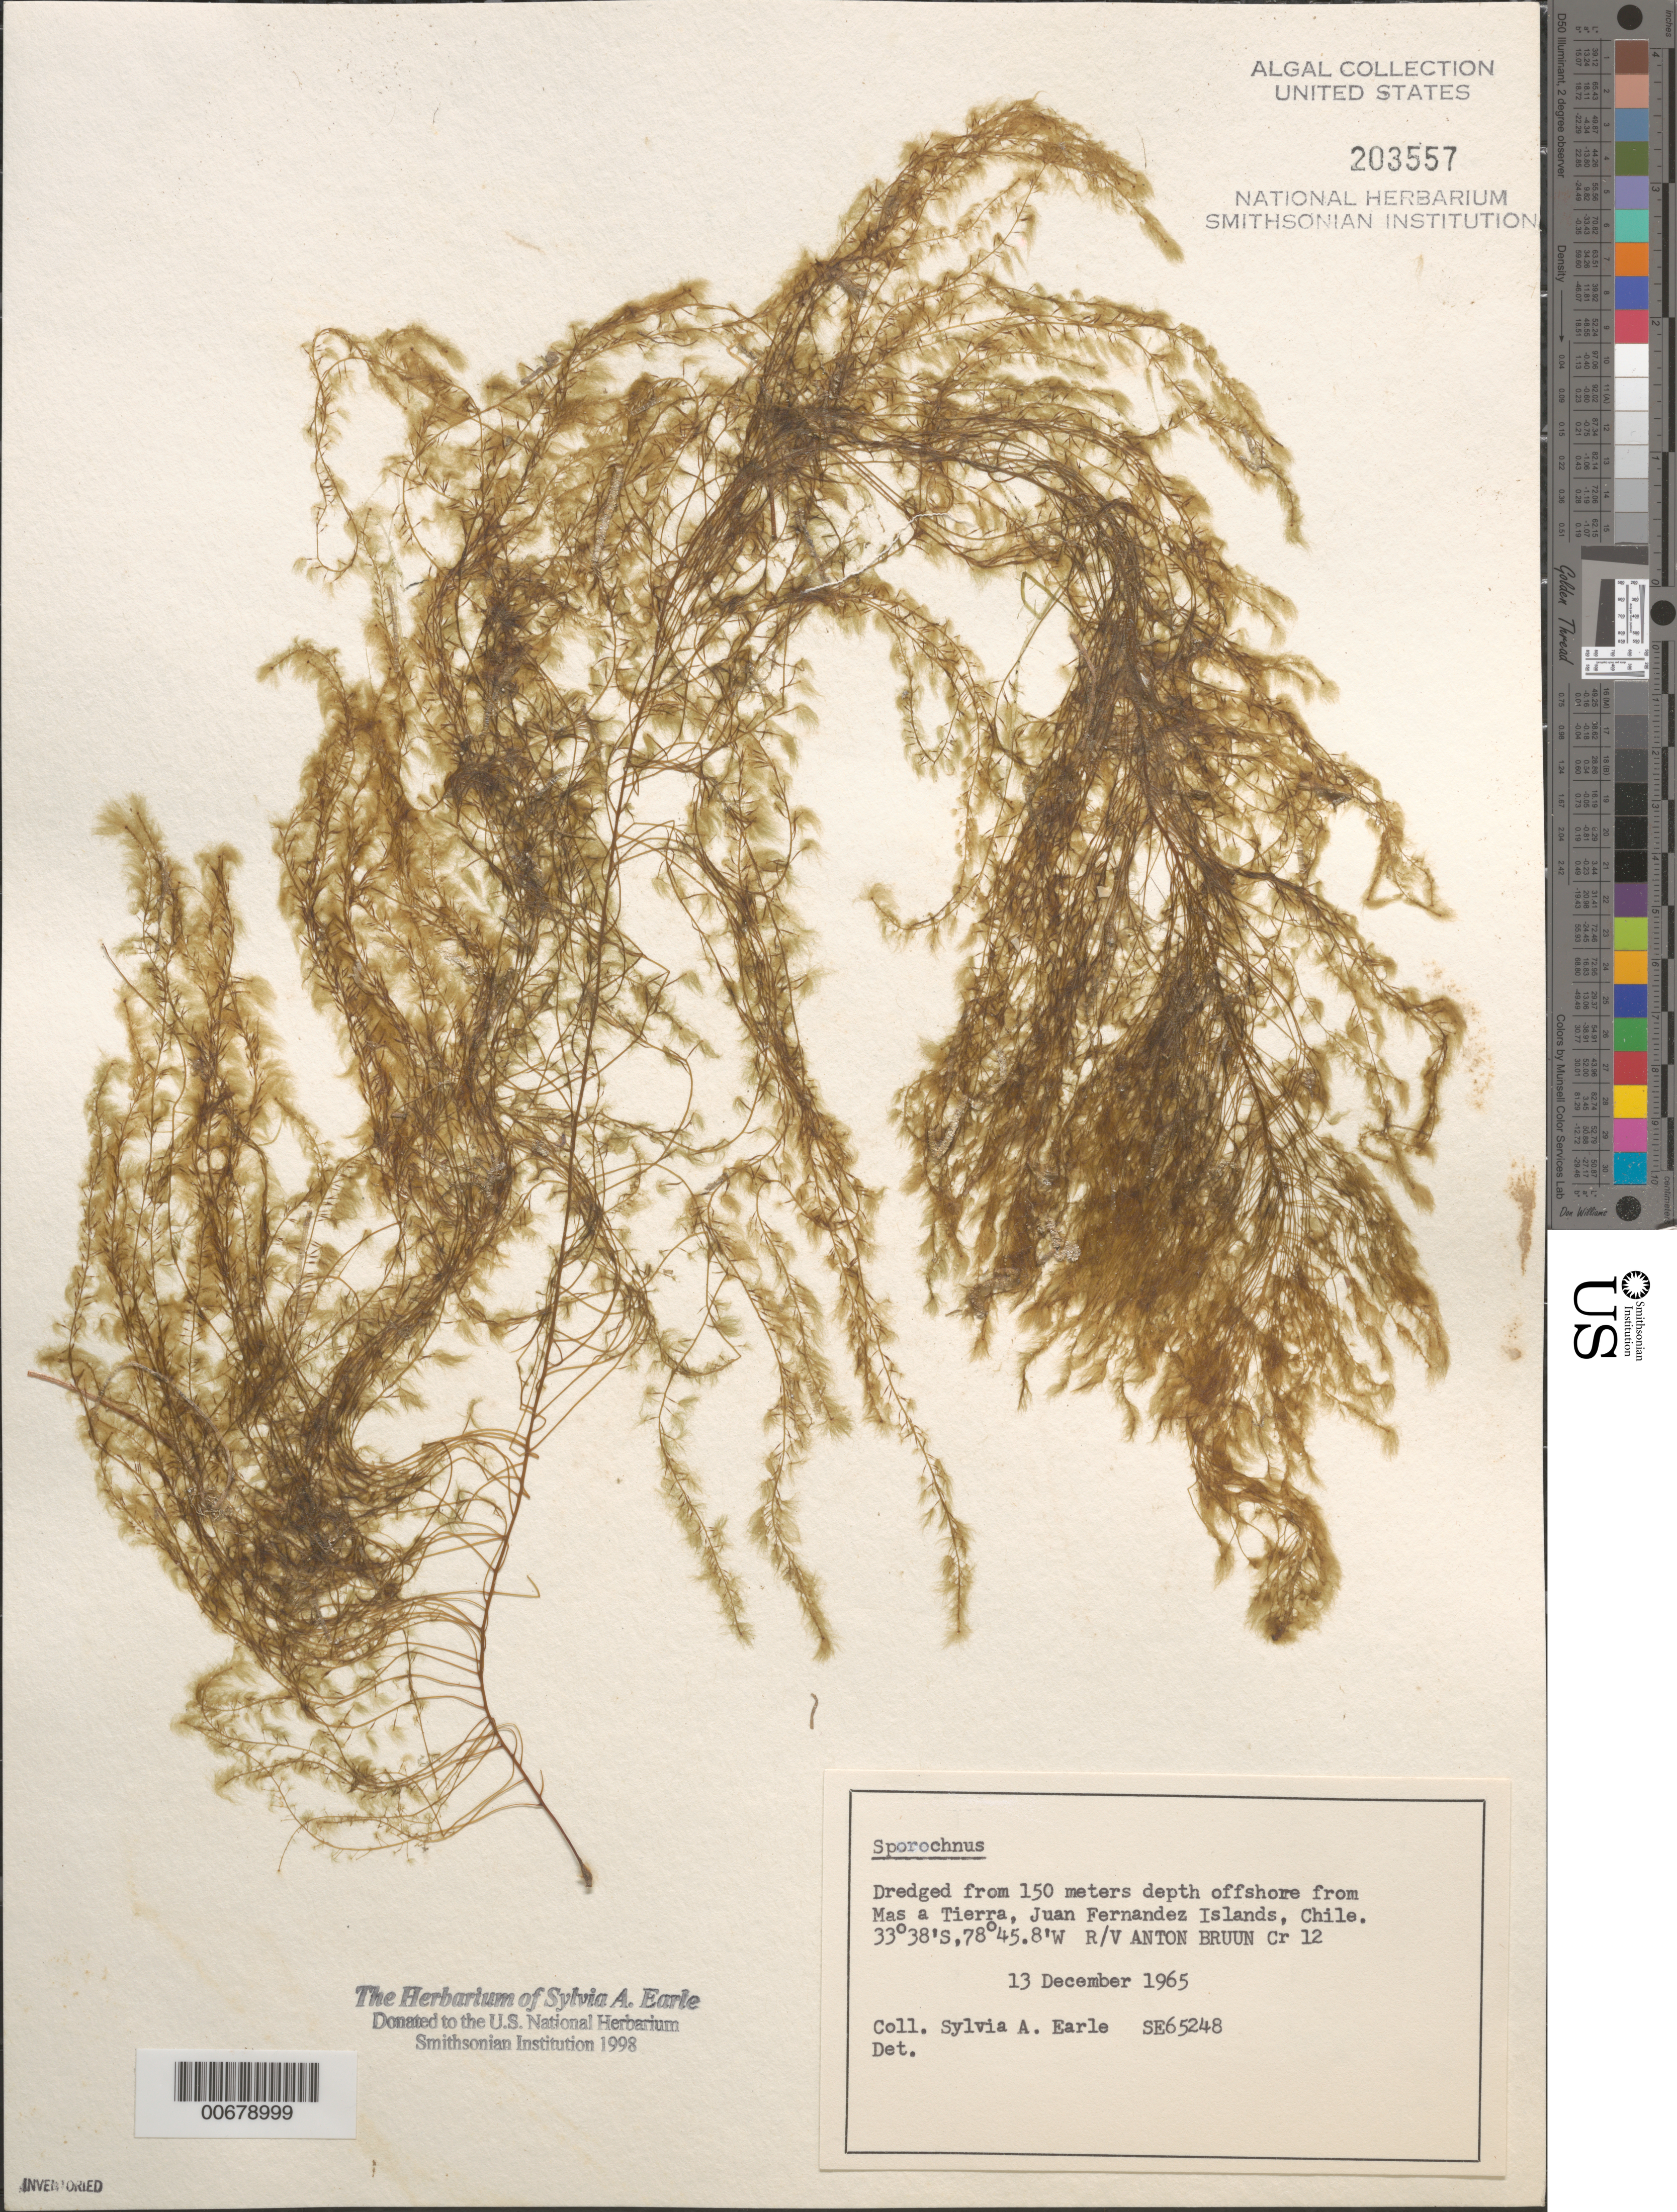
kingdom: Chromista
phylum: Ochrophyta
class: Phaeophyceae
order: Sporochnales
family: Sporochnaceae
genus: Sporochnus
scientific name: Sporochnus sp.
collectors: S. A. Earle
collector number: SE 65248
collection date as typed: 13 Dec 1965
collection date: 1965-12-13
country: Chile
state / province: Valparaíso (V)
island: Isla Más a Tierra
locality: Off Más a Tierra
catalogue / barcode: US 203557